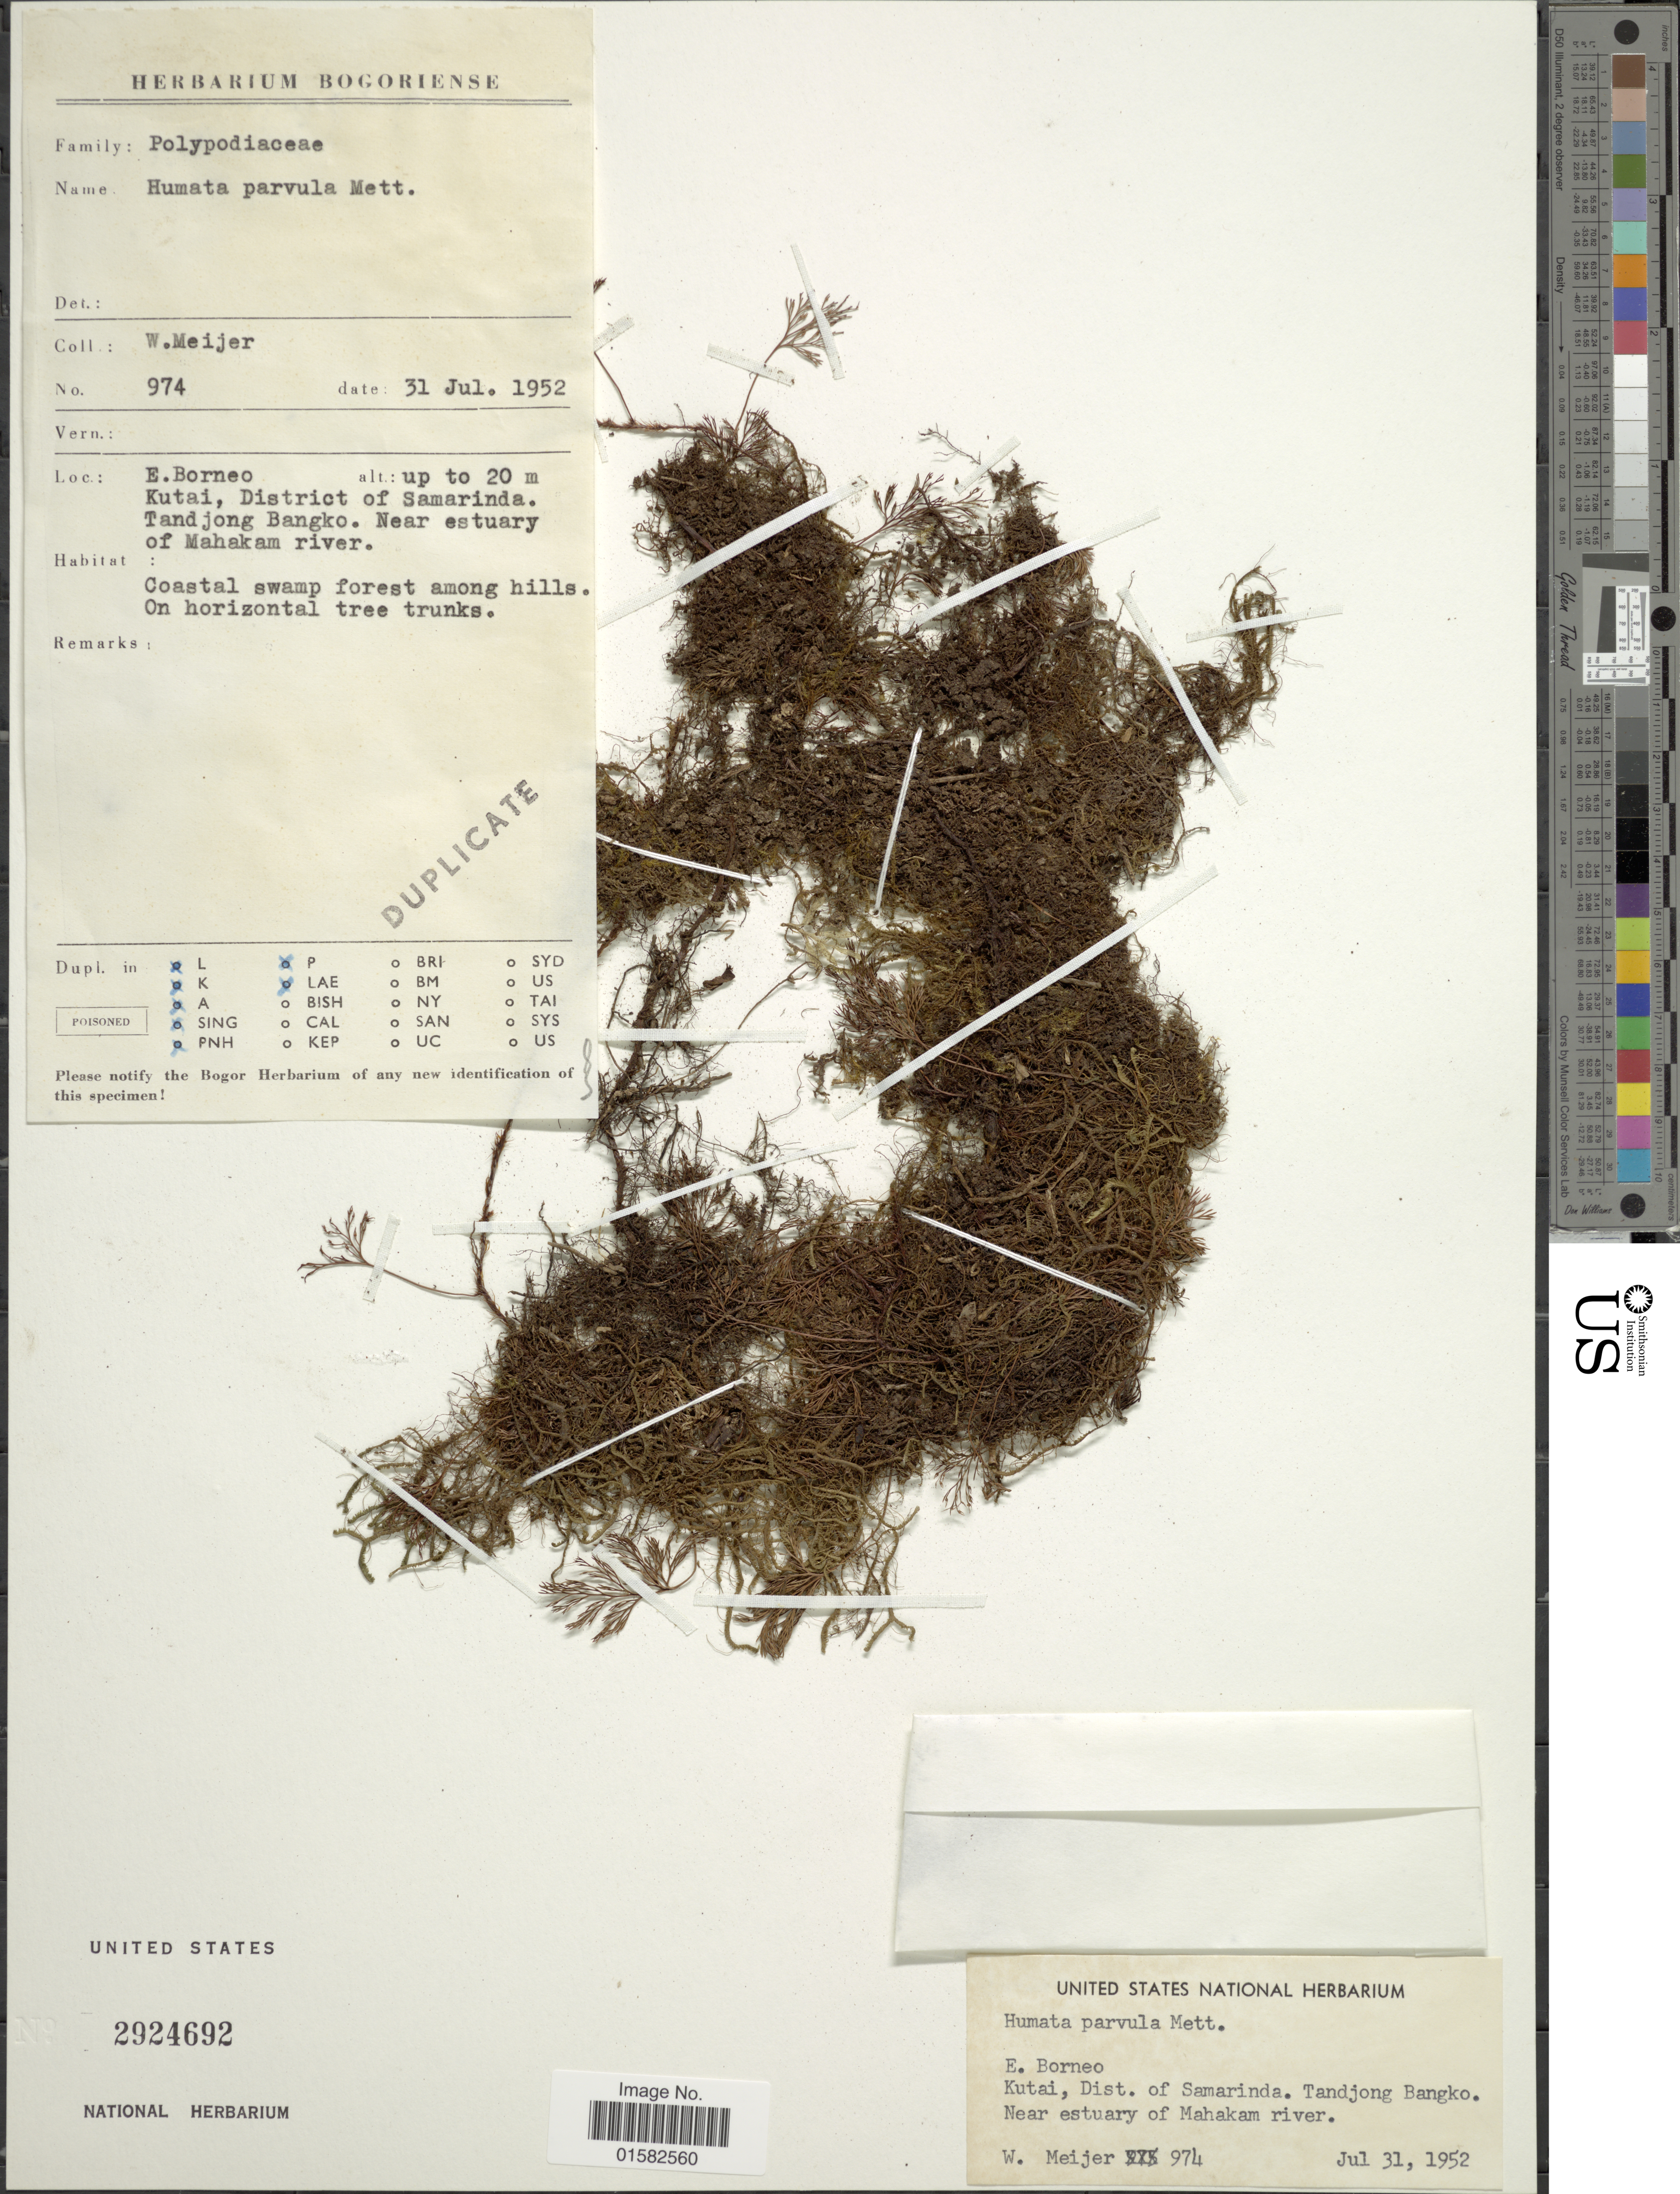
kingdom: Plantae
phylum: Tracheophyta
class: Polypodiopsida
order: Polypodiales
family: Davalliaceae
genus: Humata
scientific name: Humata parvula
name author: (Wall. ex Hook. & Grev.) Mett.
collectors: W. Meijer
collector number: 974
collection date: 1952-07-31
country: Indonesia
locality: E. Borneo, Kutai, Distri. of Samarinda,Tandjong Bangko, Near estuarty of Mahakam river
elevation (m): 20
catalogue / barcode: US 2924692